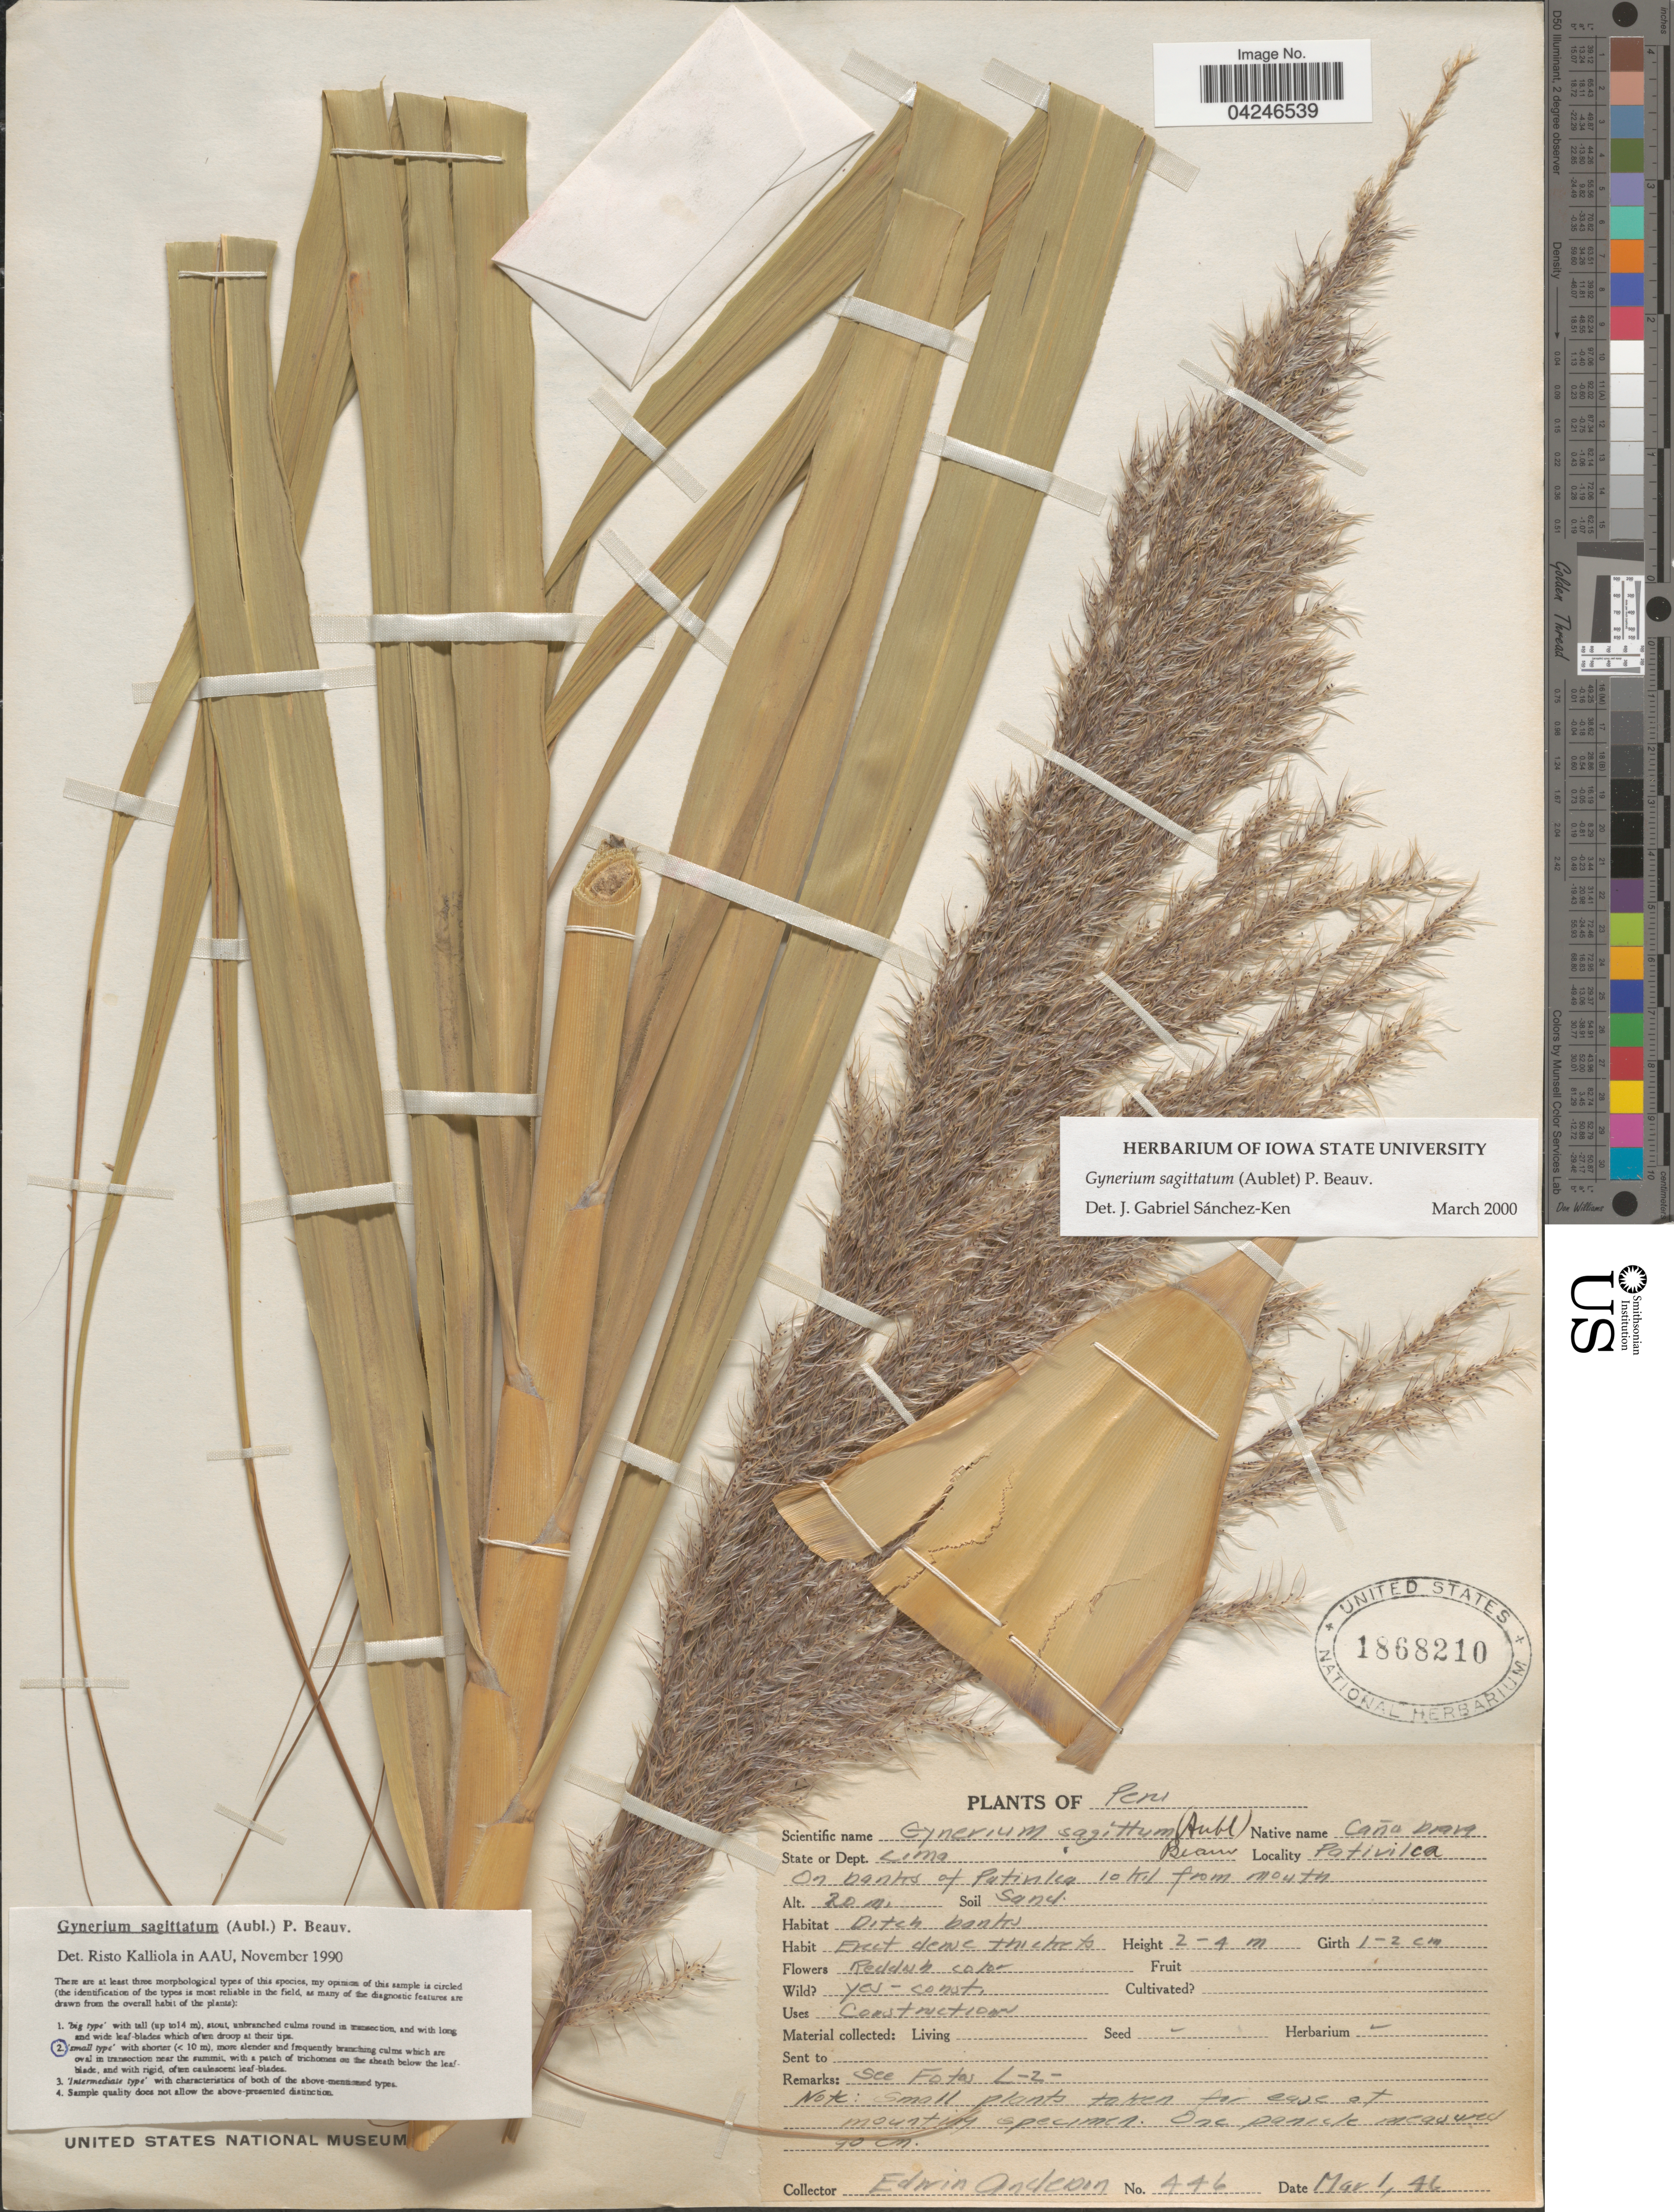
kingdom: Plantae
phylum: Tracheophyta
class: Liliopsida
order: Poales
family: Poaceae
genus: Gynerium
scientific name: Gynerium sagittatum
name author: (Aubl.) P. Beauv.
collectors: E. Anderson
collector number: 446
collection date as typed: Transcribed d/m/y: 1/3/46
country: Peru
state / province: Lima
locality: Dept. Lima. Pativilca. On banks of Pativilca 10 kil from mouth.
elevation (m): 20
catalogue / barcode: US 1868210